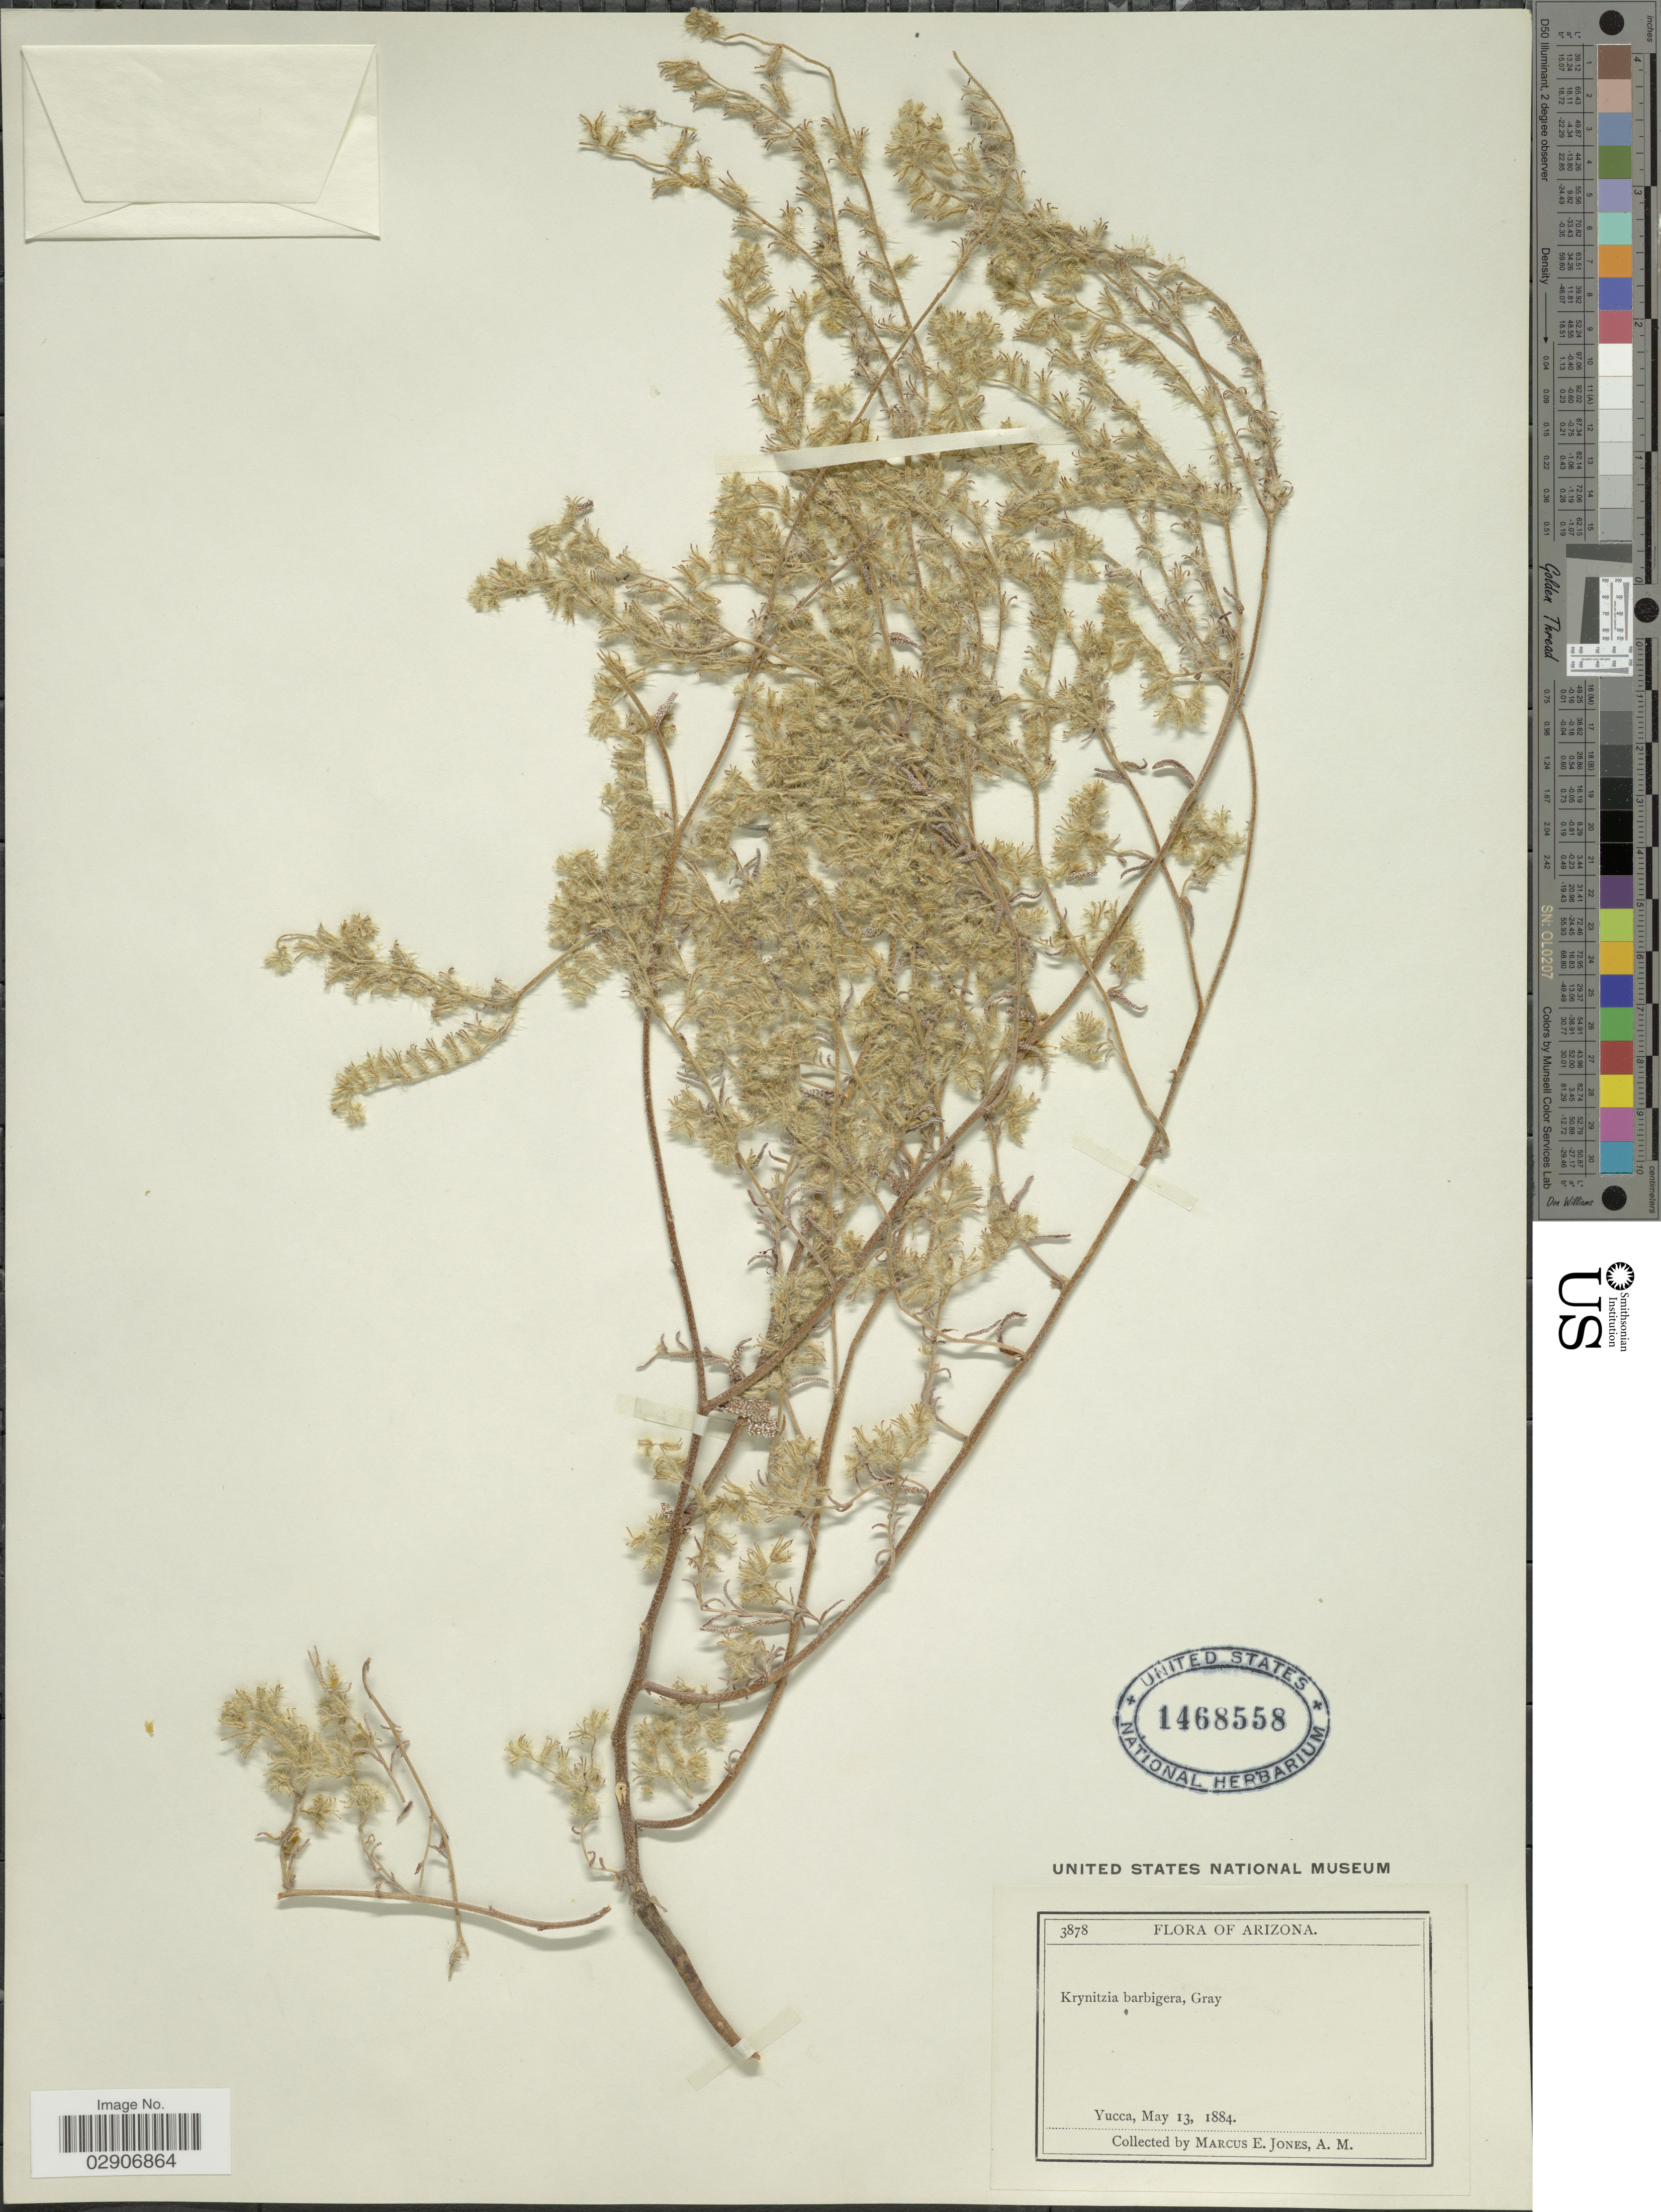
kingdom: Plantae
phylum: Tracheophyta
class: Magnoliopsida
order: Boraginales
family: Boraginaceae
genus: Cryptantha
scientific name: Cryptantha barbigera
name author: (A. Gray) Greene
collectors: M. E. Jones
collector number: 3878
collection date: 1884-05-13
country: United States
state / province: Arizona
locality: Yucca.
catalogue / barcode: US 1468558